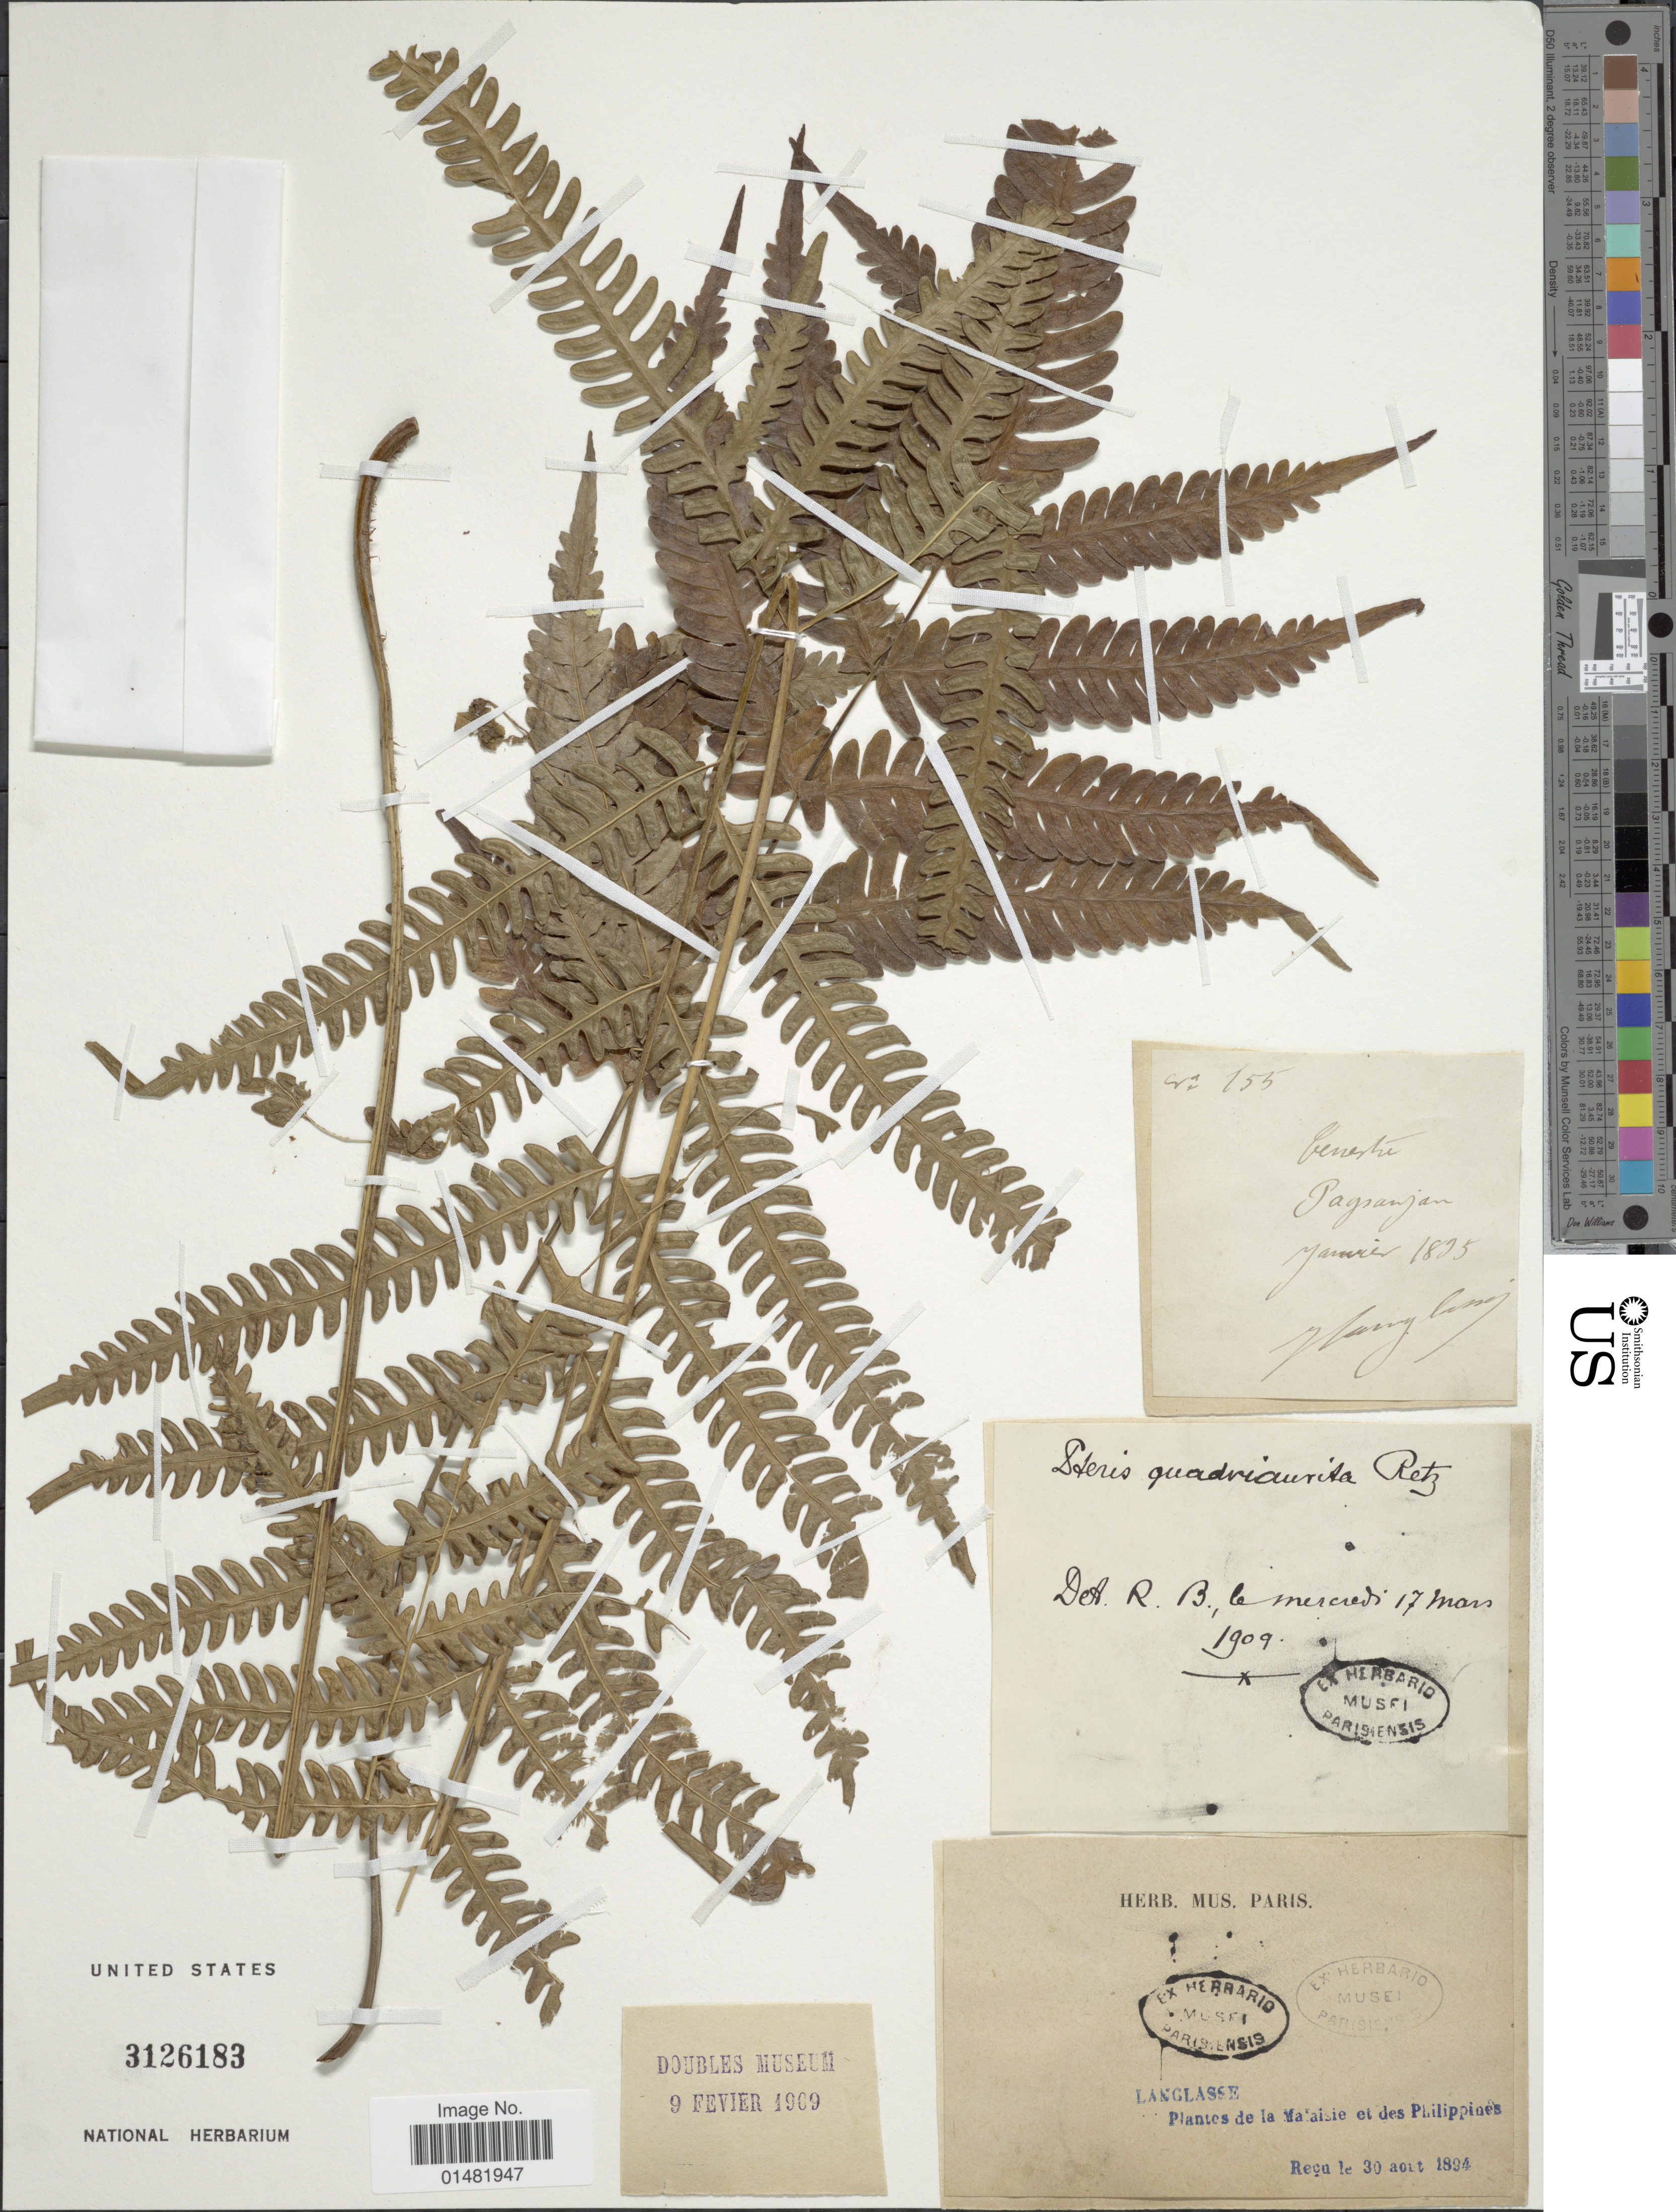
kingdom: Plantae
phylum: Tracheophyta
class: Polypodiopsida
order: Polypodiales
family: Pteridaceae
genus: Pteris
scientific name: Pteris setulosocostulata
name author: Hayata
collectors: ex herb. Mus. Paris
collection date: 1835-01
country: Philippines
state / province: Calabarzon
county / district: Laguna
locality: Cenestre,Pagsanjan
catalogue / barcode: US 3126183